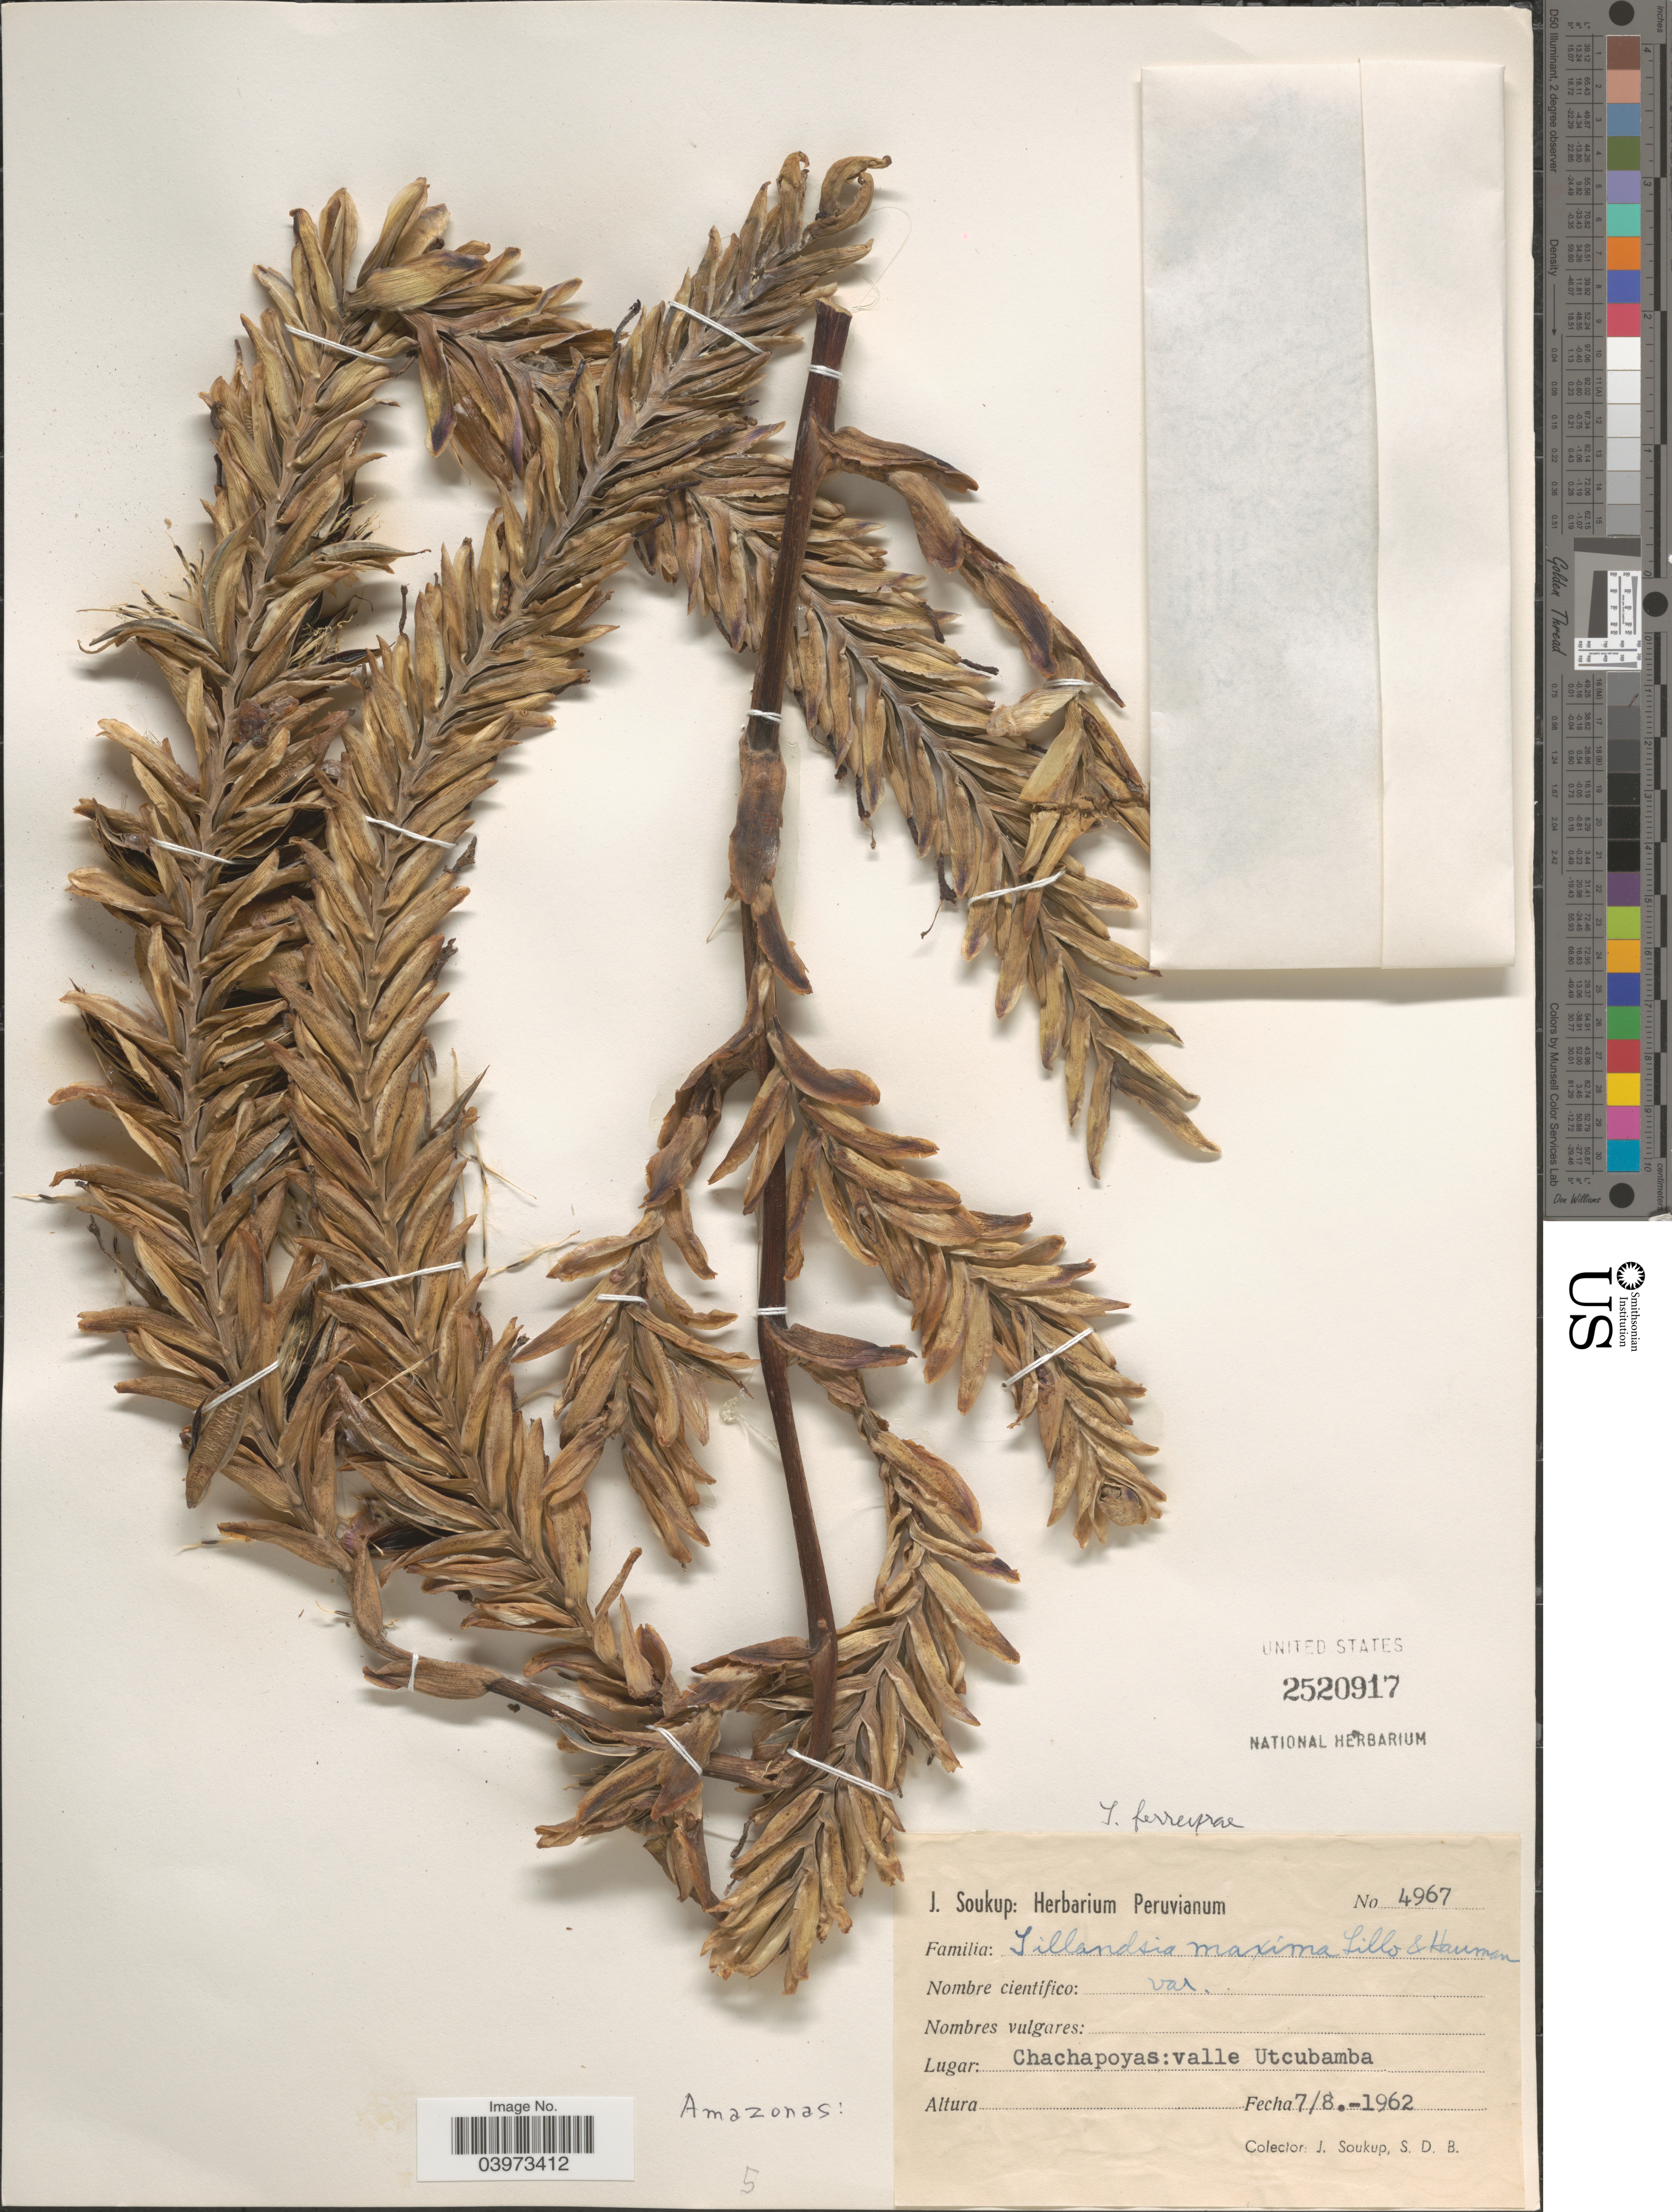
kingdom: Plantae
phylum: Tracheophyta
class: Liliopsida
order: Poales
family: Bromeliaceae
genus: Tillandsia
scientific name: Tillandsia ferreyrae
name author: L.B. Sm.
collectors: J. Soukup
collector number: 4967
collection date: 1962-08-07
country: Peru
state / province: Amazonas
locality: Chachapoyas: valle Utcubamba.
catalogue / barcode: US 2520917